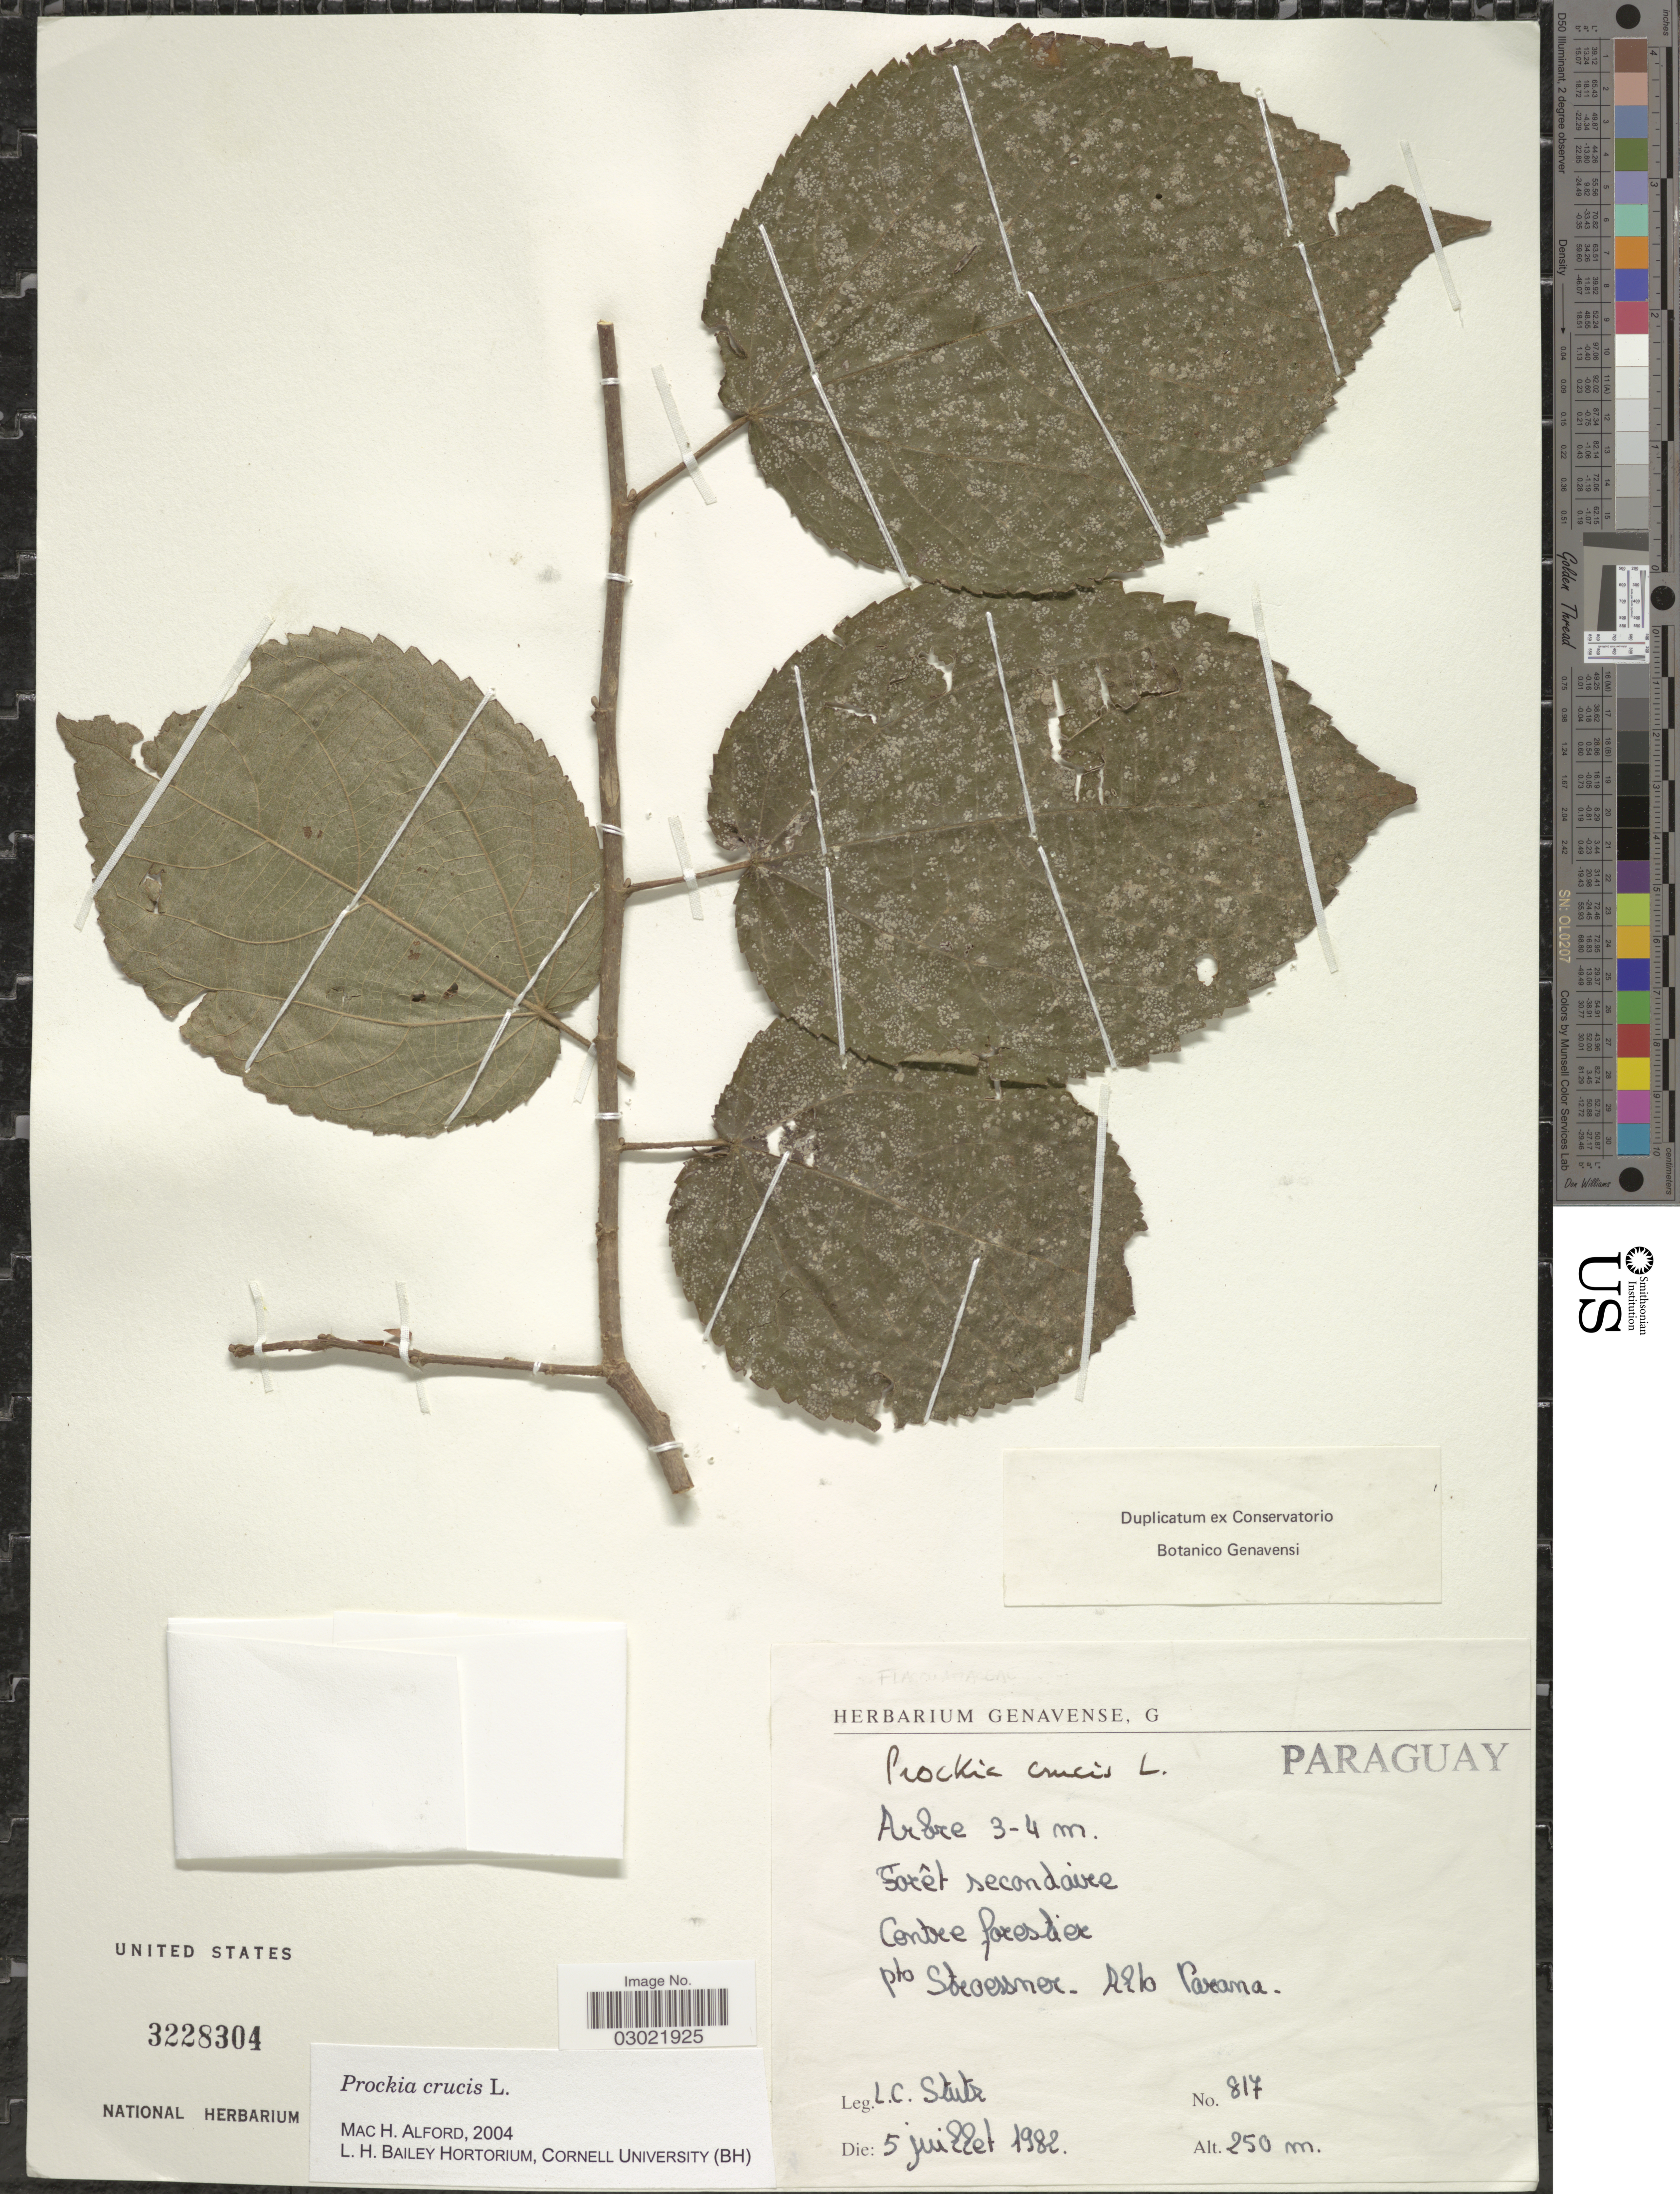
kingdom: Plantae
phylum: Tracheophyta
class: Magnoliopsida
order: Malpighiales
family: Salicaceae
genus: Prockia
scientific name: Prockia crucis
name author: P. Browne ex L.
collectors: L. C. Stutz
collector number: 817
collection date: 1982-07-05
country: Paraguay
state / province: Alto Parana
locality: Forêt secondaire. Centre forestier. Pto. Stroessner. Alto Parana.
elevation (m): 250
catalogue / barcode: US 3228304